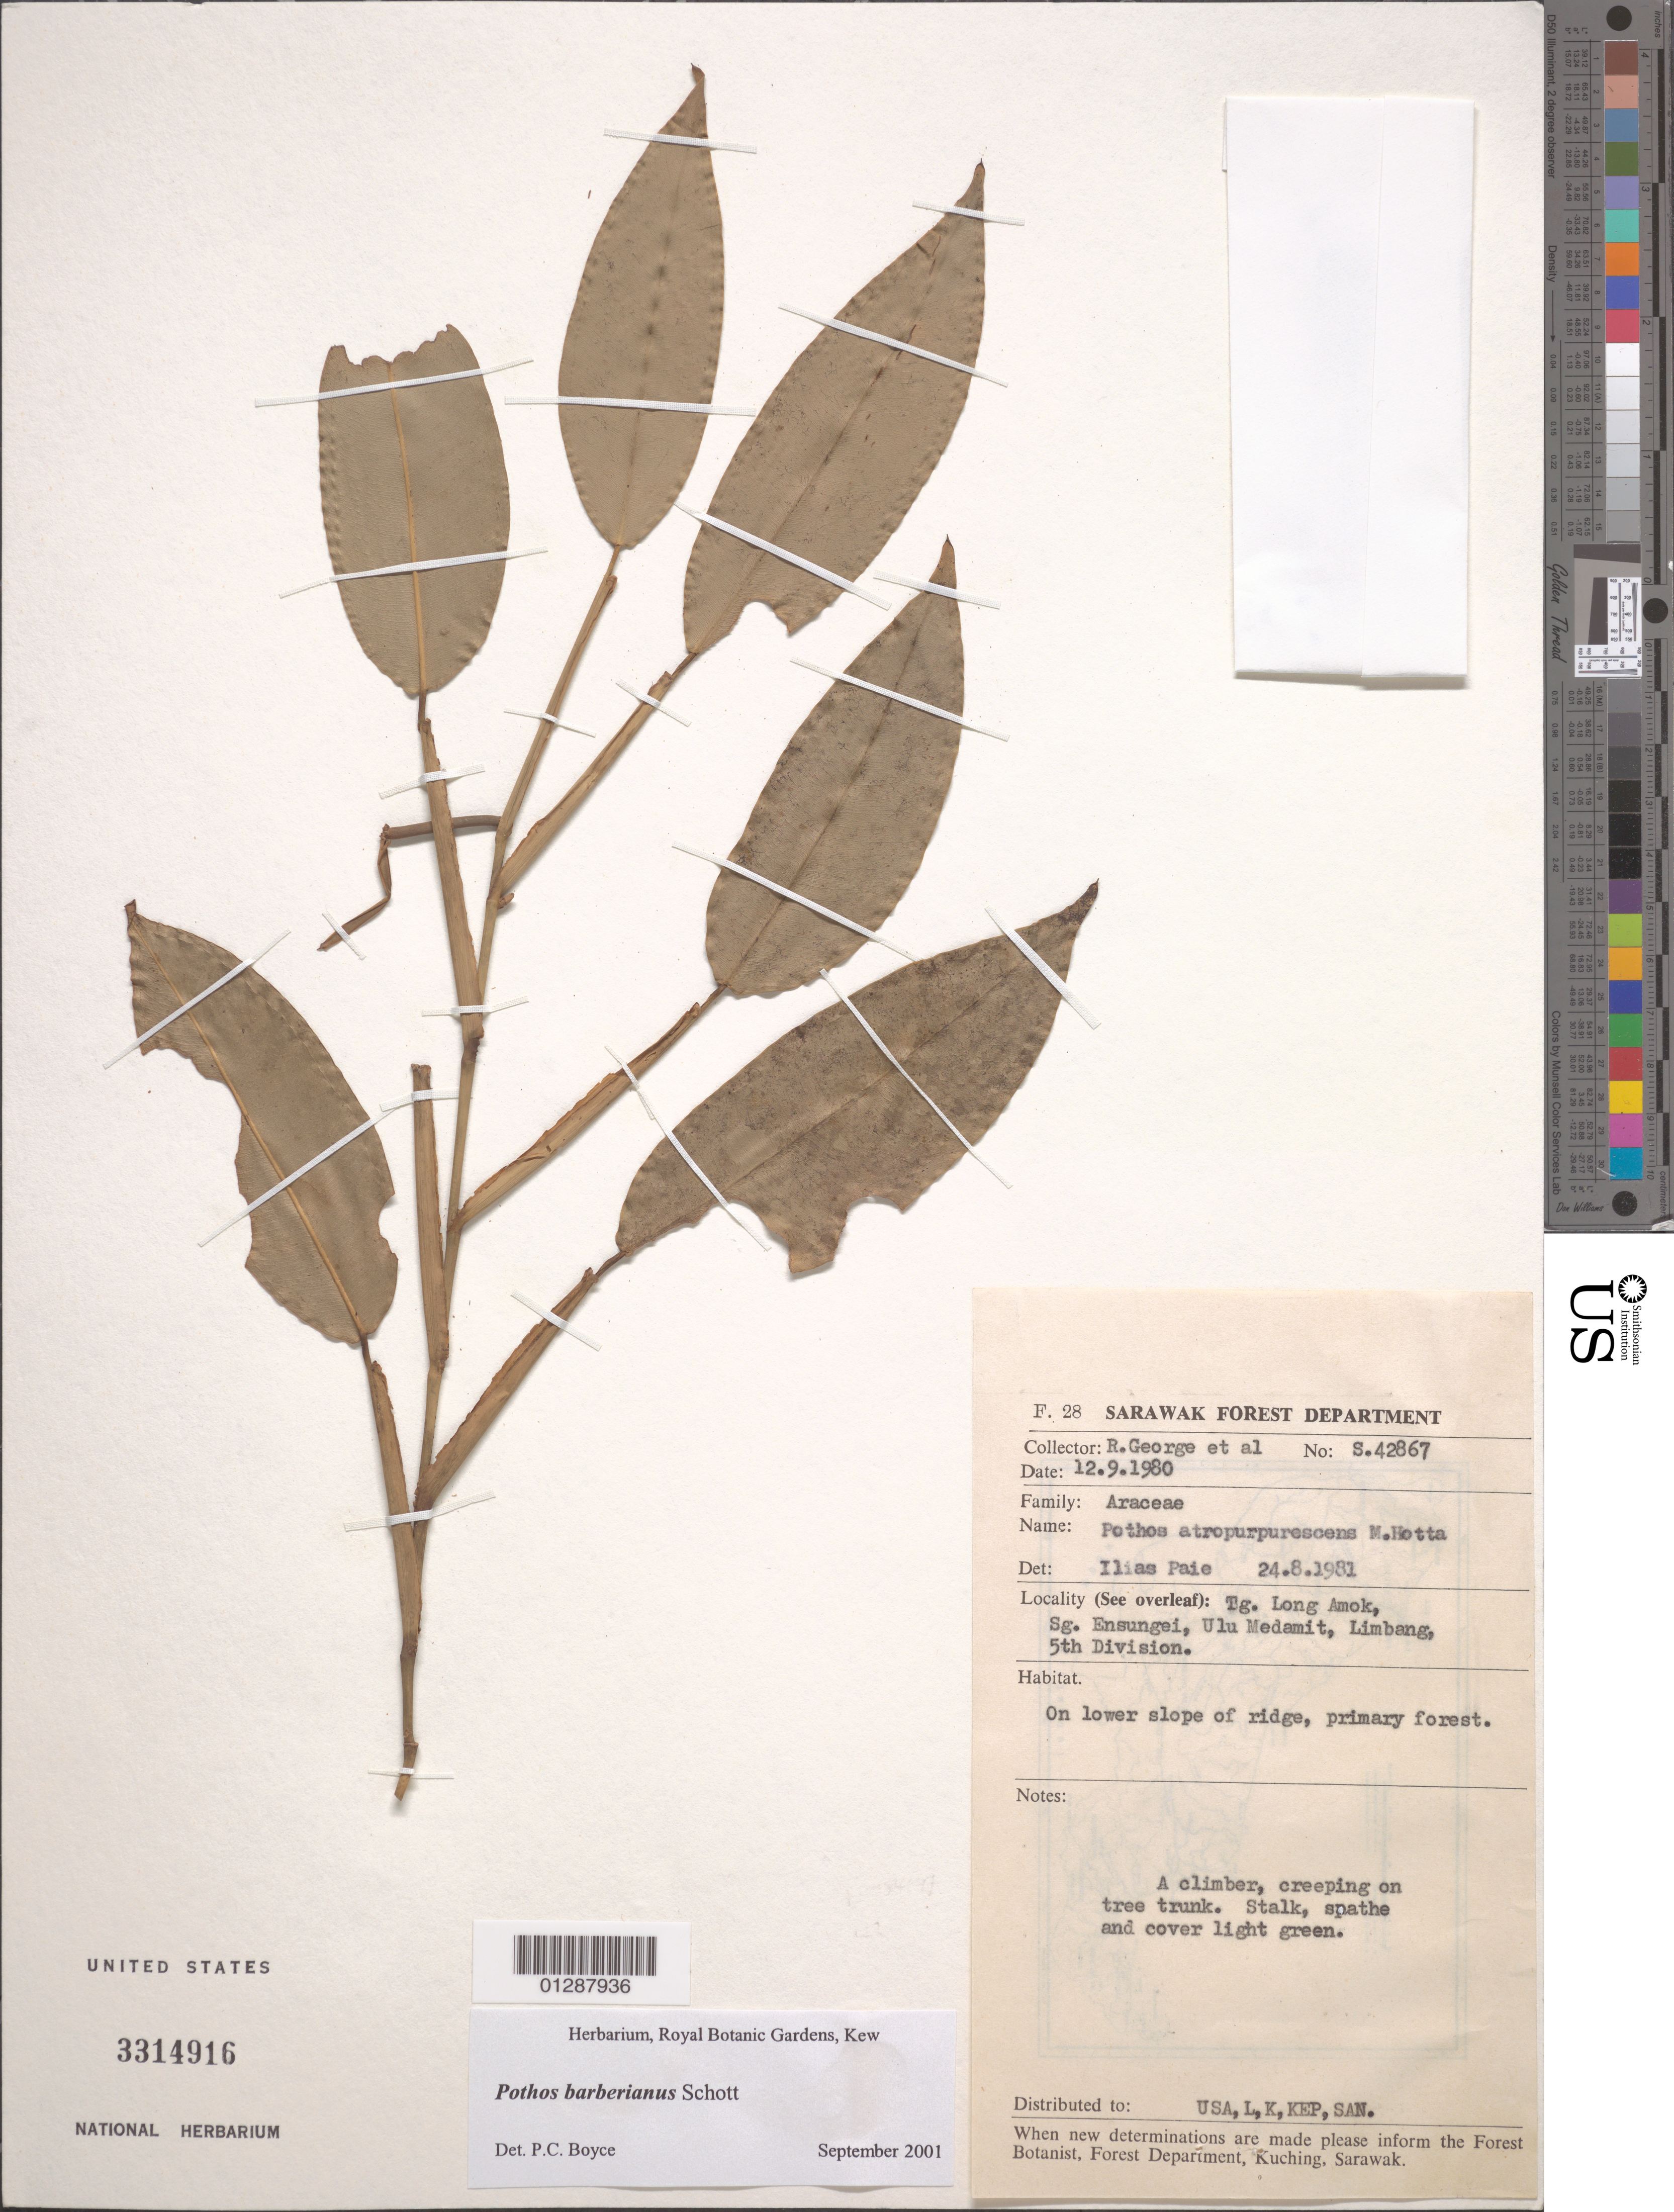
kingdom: Plantae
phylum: Tracheophyta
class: Liliopsida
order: Alismatales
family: Araceae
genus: Pistia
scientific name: Pistia barberianus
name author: Schott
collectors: R. George & et al.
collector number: S42867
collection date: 1980-09-12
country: Malaysia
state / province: Sarawak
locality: Tg. Long Amok, Sg. Ensungei, Ulu Medamit, Limbang, 5th Division. On lower slope of ridge.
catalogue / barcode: US 3314916